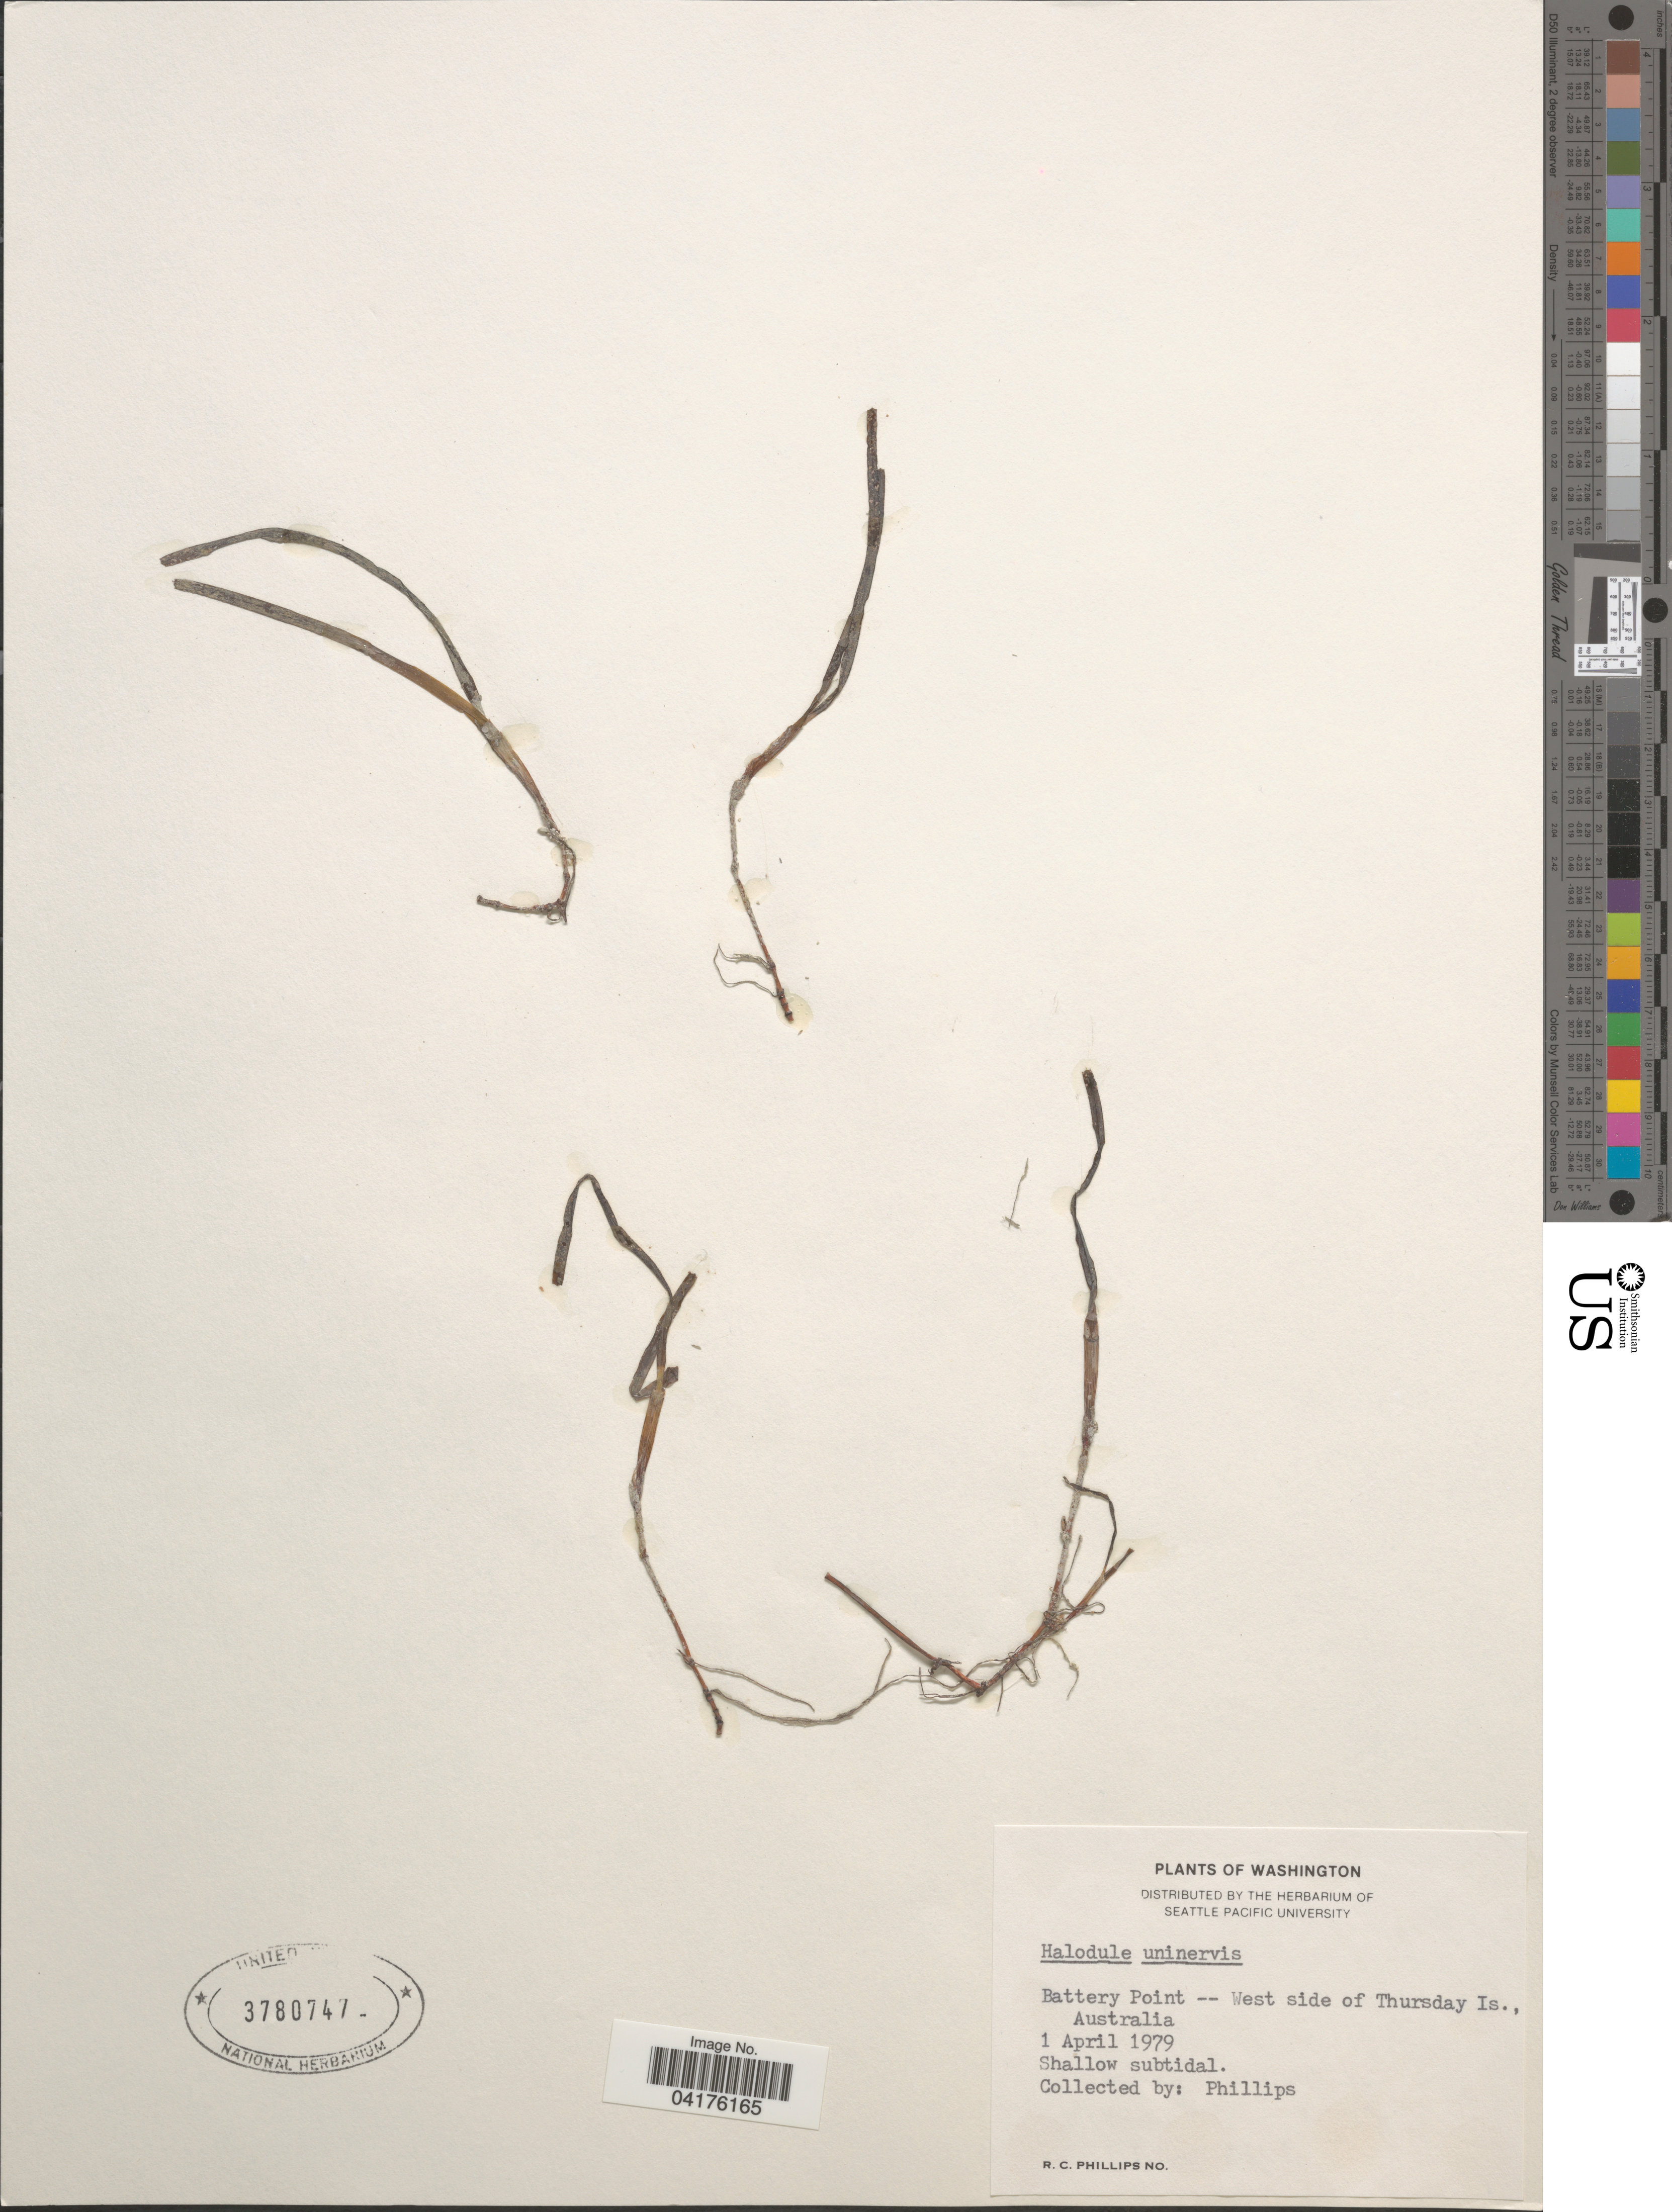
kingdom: Plantae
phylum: Tracheophyta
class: Liliopsida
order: Alismatales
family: Cymodoceaceae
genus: Halodule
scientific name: Halodule uninervis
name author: (Forssk.) Asch.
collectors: R. C. Phillips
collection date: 1979-04-01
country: Australia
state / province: Queensland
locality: Battery Point -- West side of Thursday Is.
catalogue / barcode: US 3780747